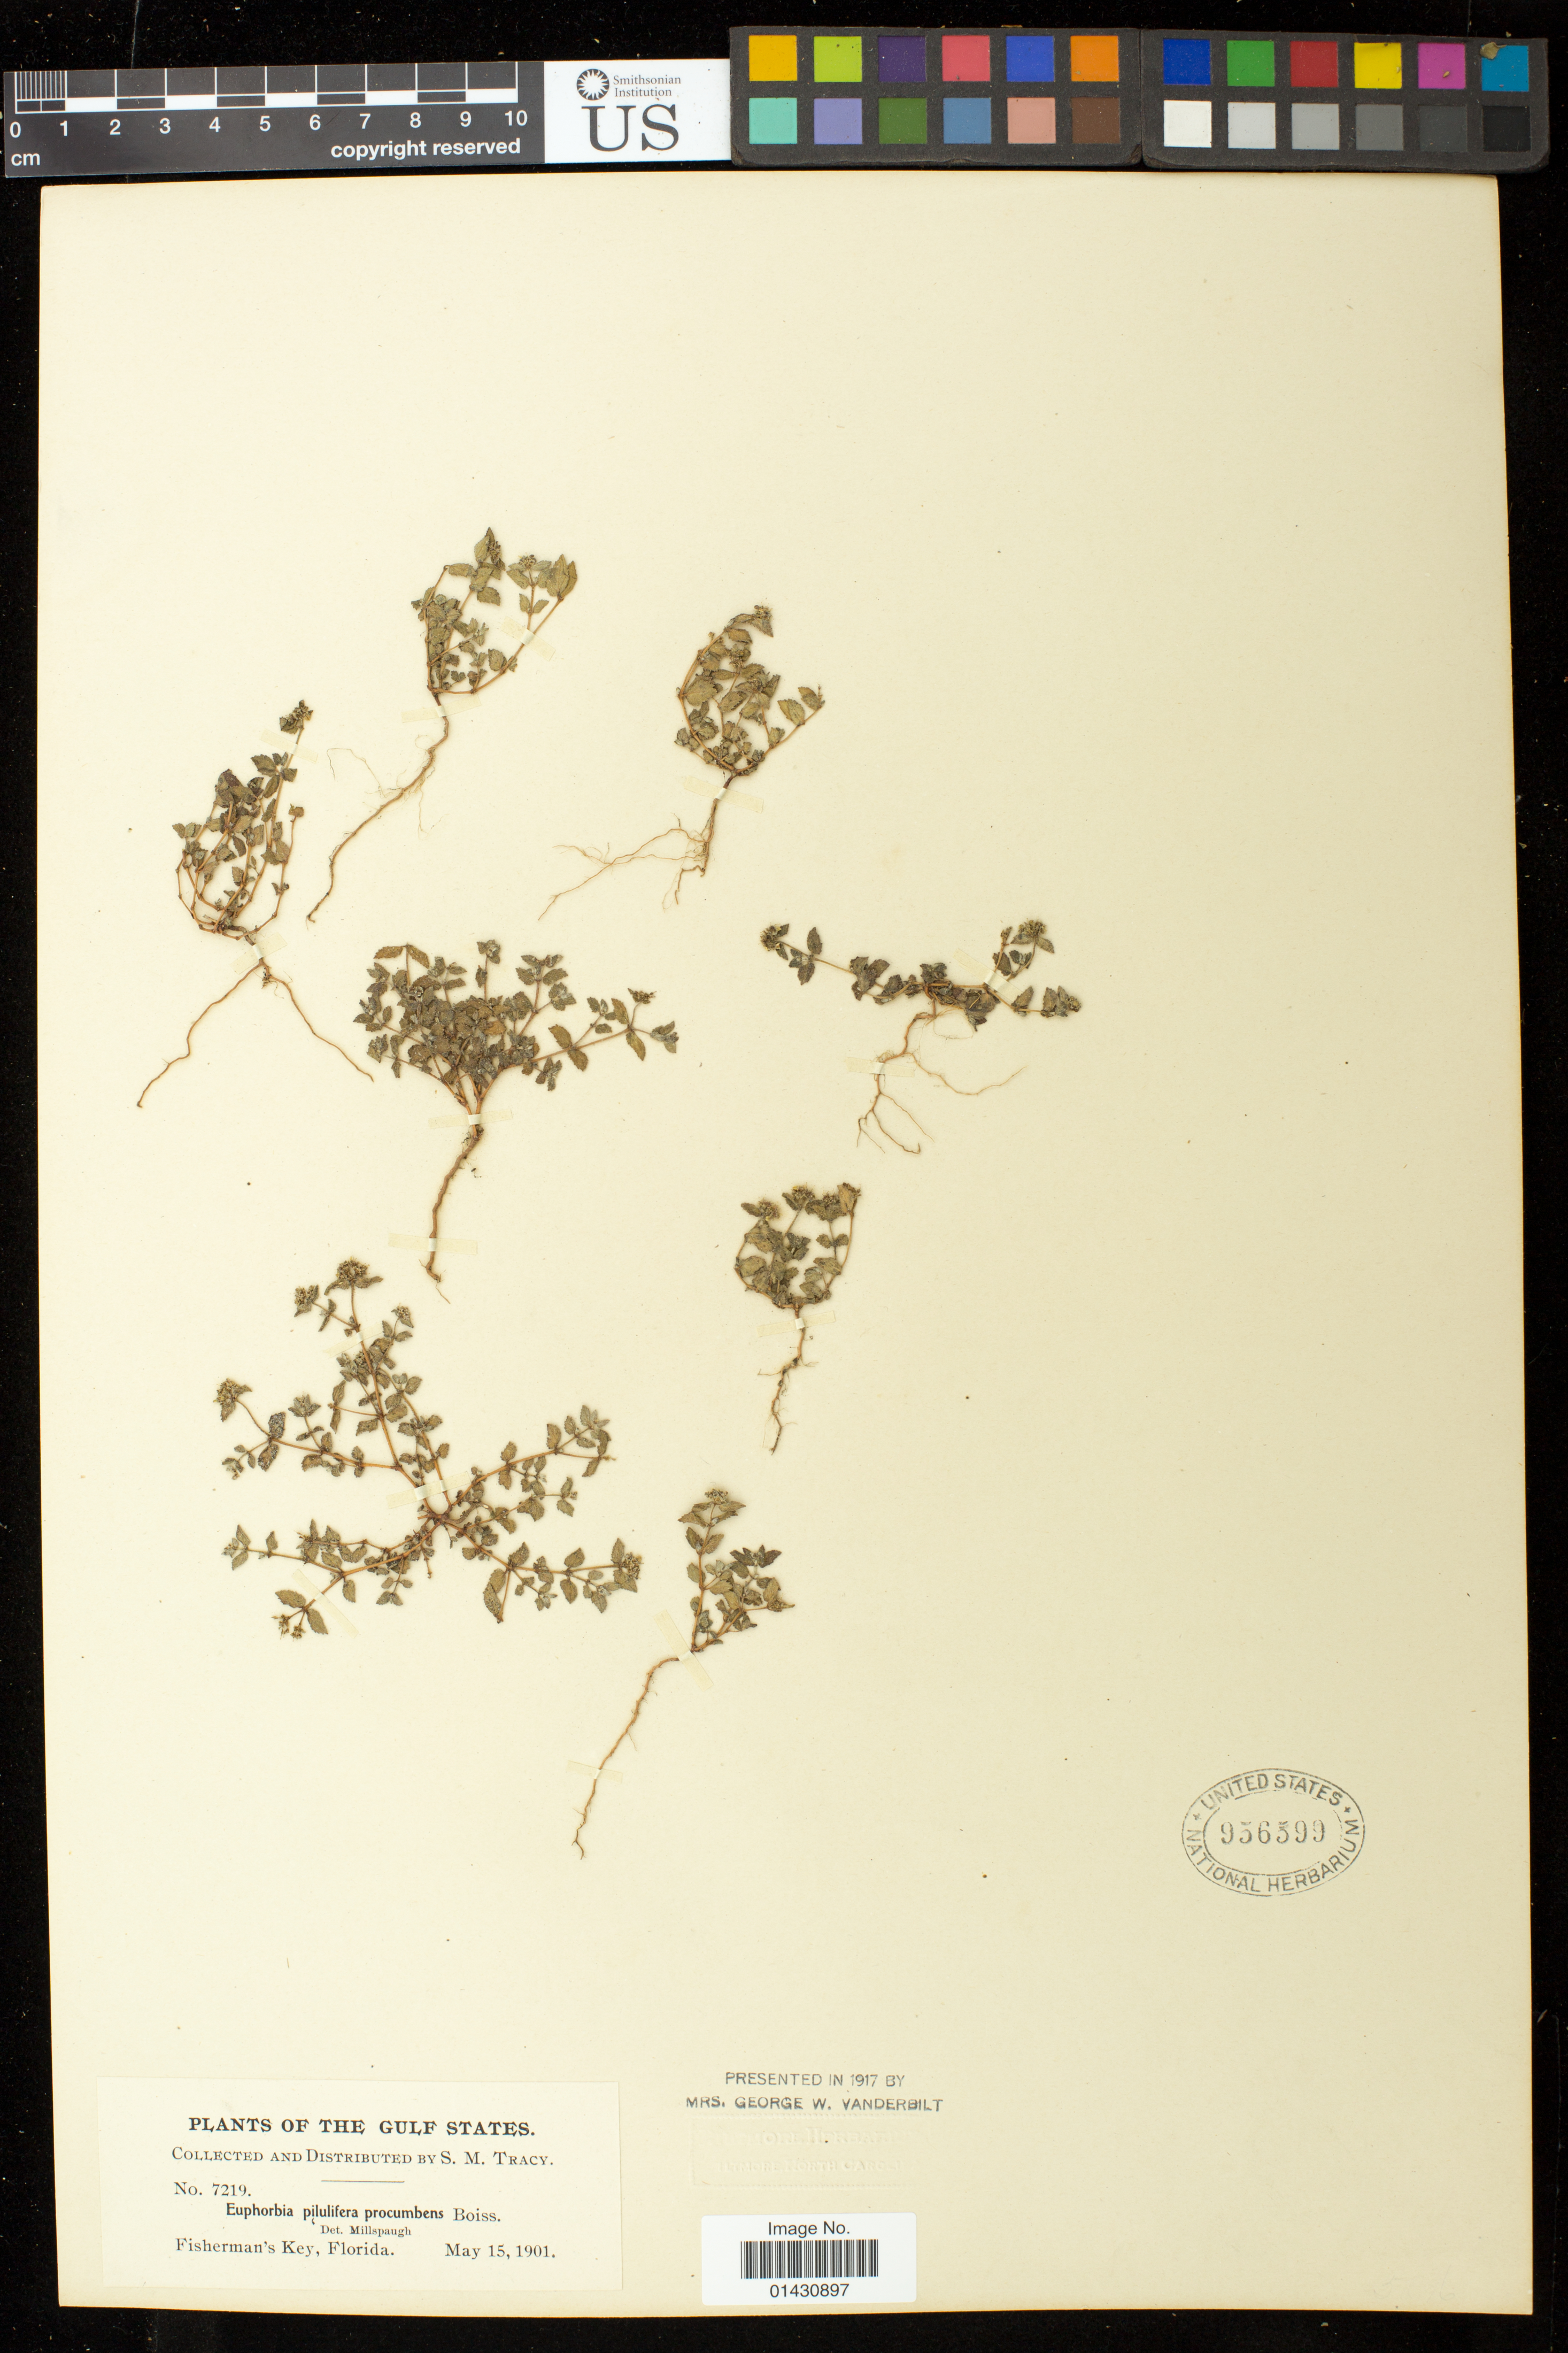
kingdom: Plantae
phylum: Tracheophyta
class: Magnoliopsida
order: Malpighiales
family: Euphorbiaceae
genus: Euphorbia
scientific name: Euphorbia ophthalmica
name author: Pers.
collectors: S. M. Tracy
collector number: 7219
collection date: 1901-05-15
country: United States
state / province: Florida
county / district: Lee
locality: Fisherman's Key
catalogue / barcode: US 956599